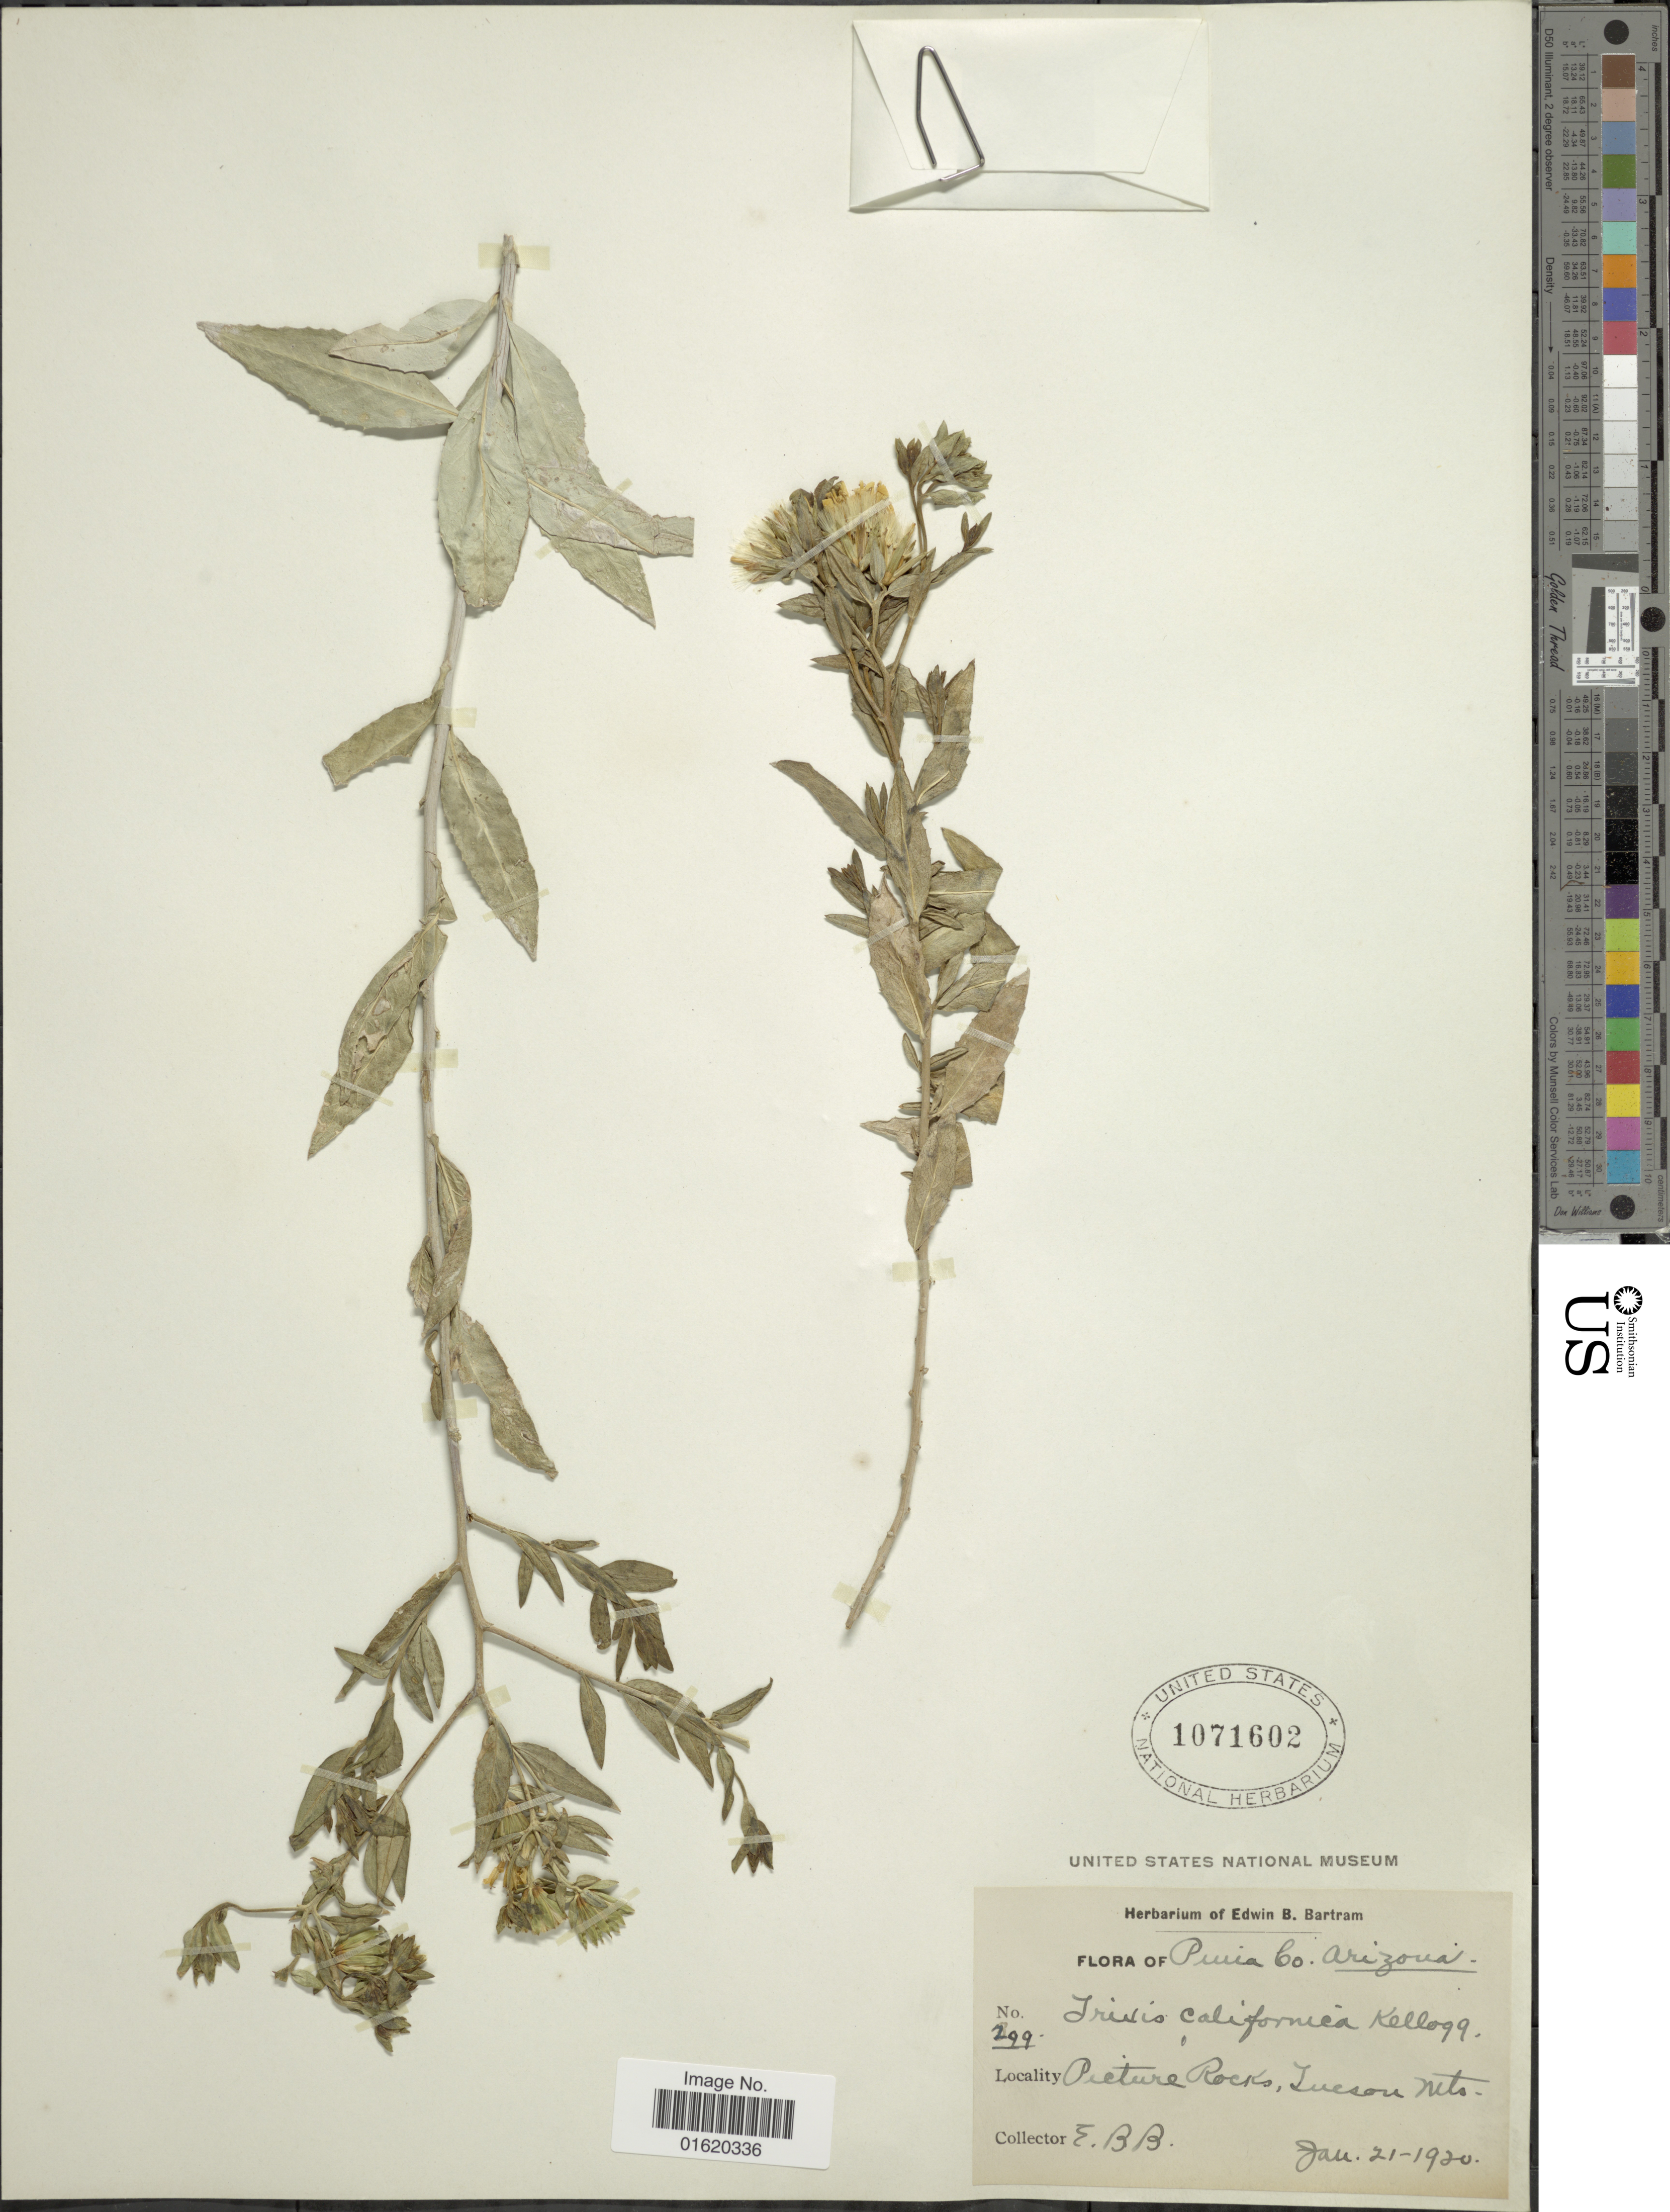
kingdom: Plantae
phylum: Tracheophyta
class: Magnoliopsida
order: Asterales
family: Asteraceae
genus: Trixis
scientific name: Trixis californica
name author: Kellogg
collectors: E. B. Bartram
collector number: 299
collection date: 1920-01-21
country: United States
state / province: Arizona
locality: Pumia Co., picture Rocks, Tucson Mts.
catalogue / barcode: US 1071602